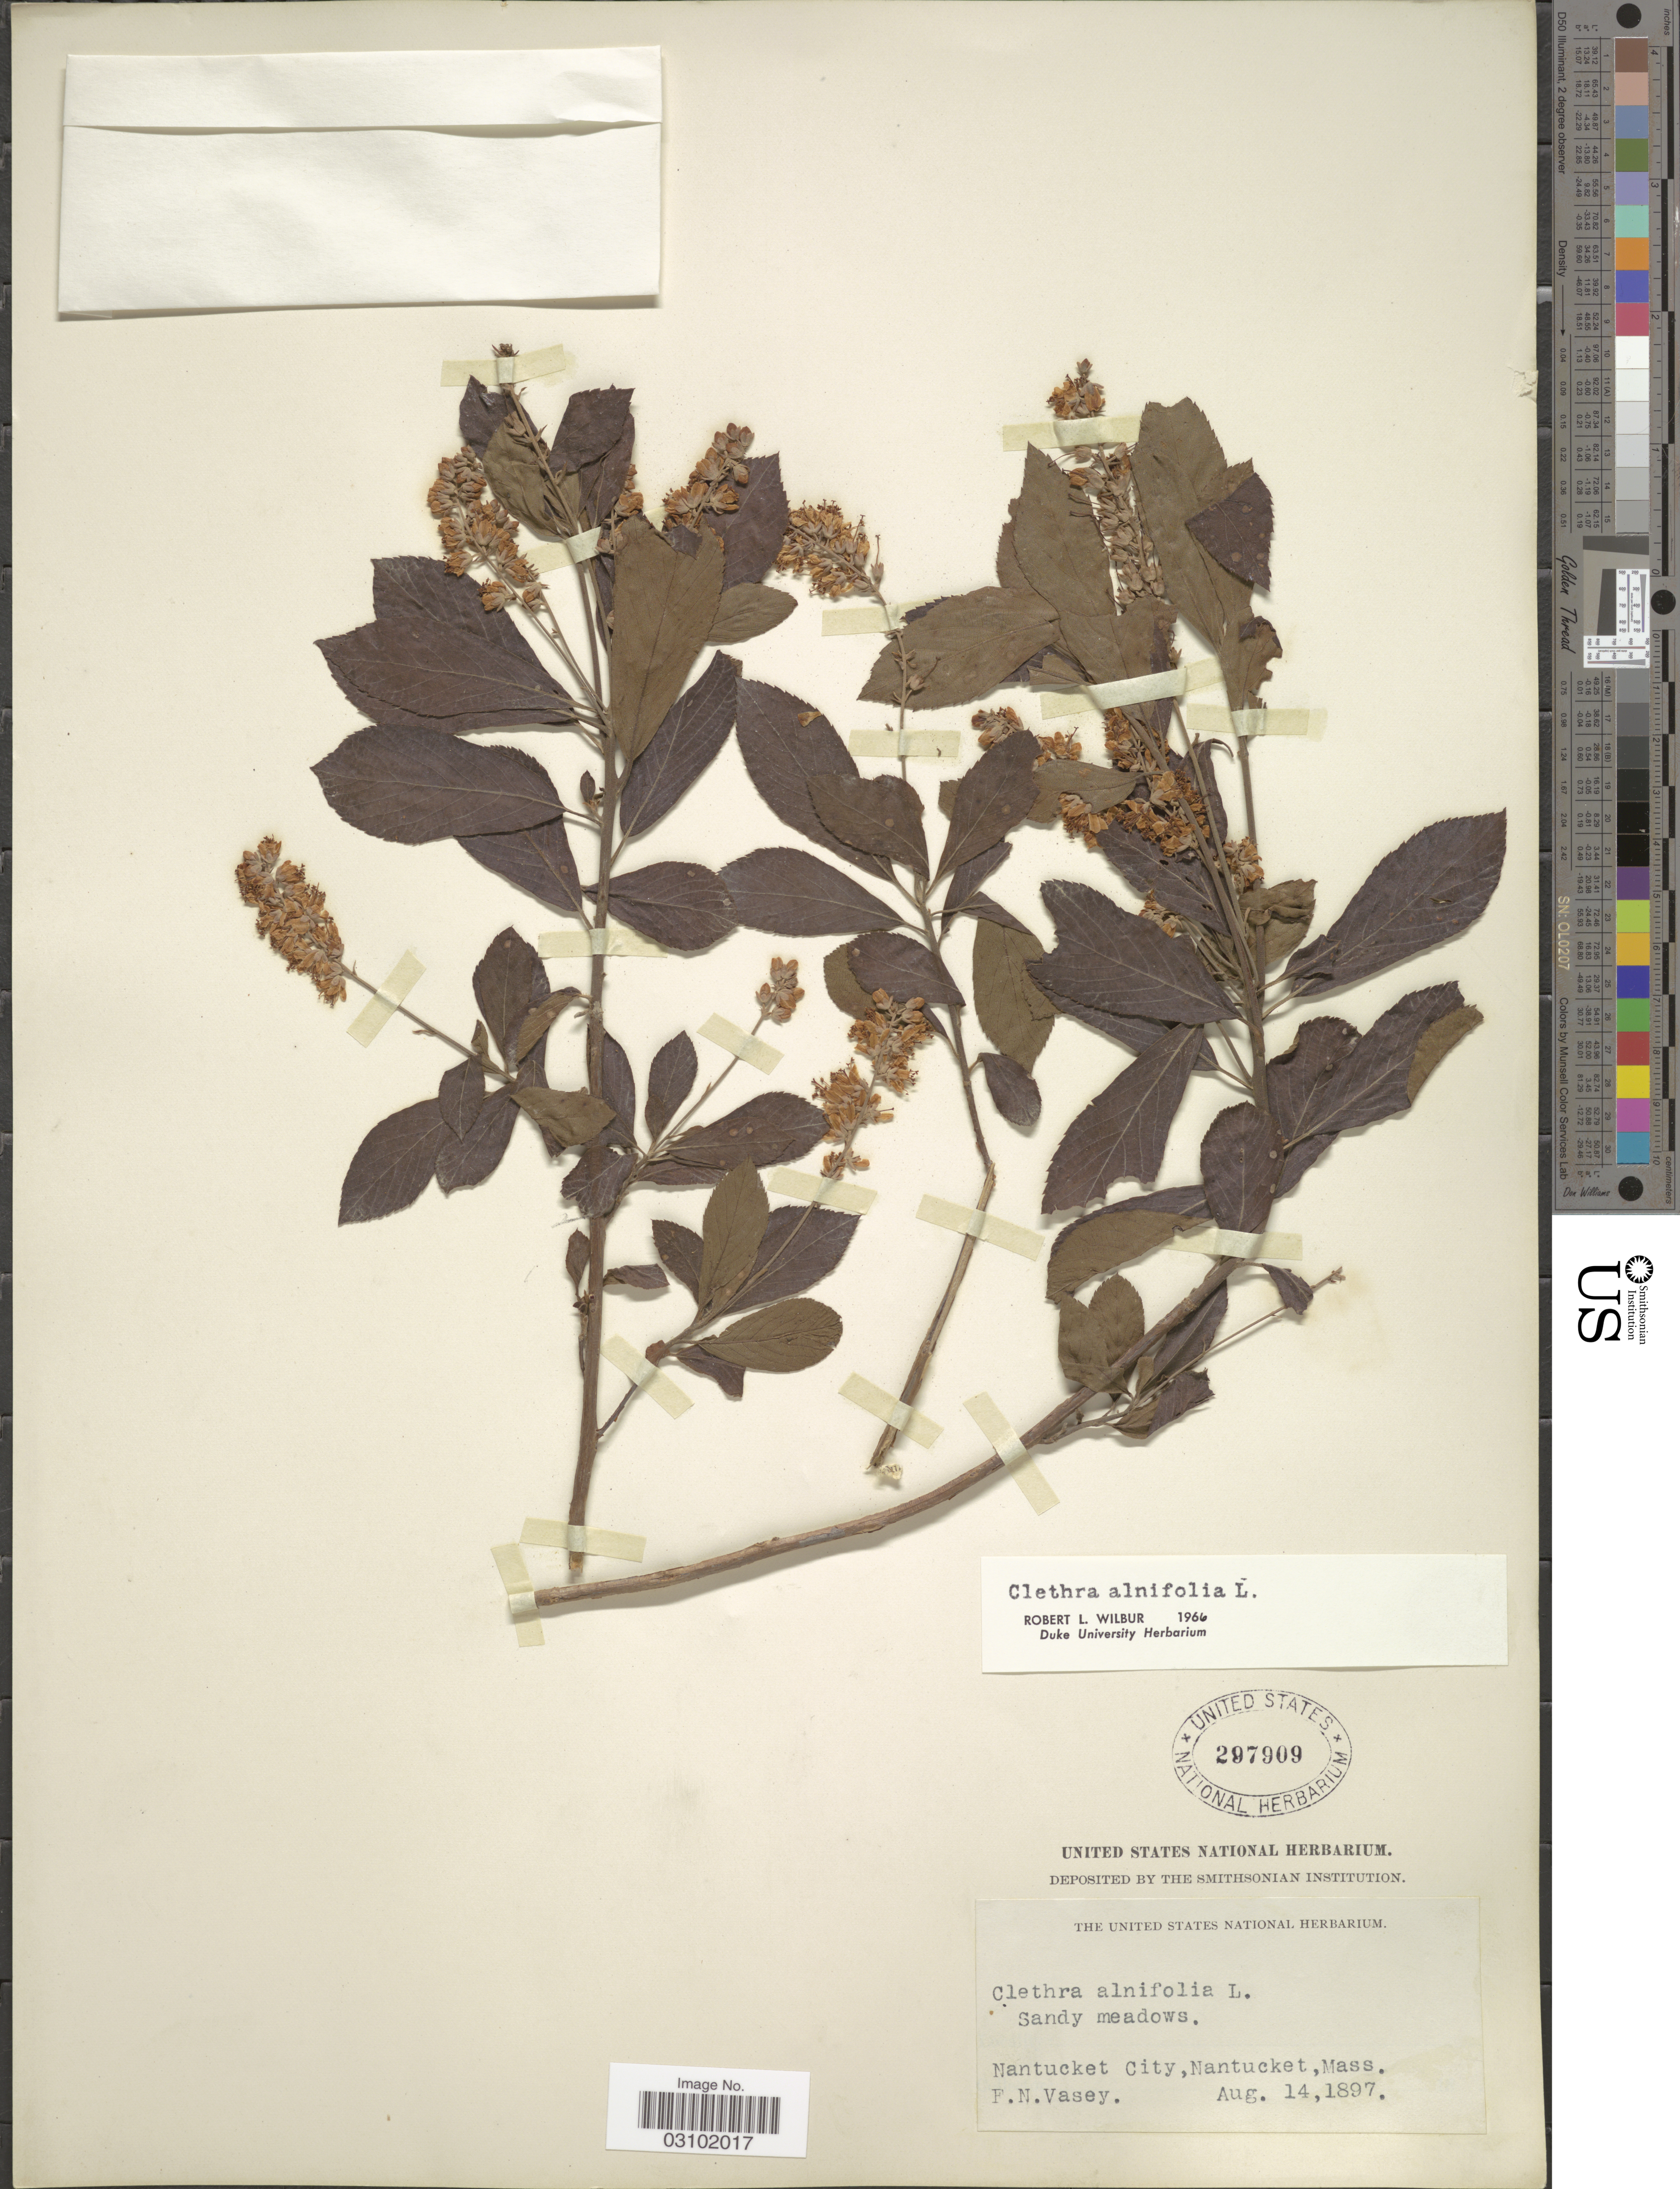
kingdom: Plantae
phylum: Tracheophyta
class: Magnoliopsida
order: Ericales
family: Clethraceae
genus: Clethra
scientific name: Clethra alnifolia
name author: L.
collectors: F. N. Vasey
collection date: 1897-08-14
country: United States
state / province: Massachusetts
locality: Nantucket City, Nantucket.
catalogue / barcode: US 297909